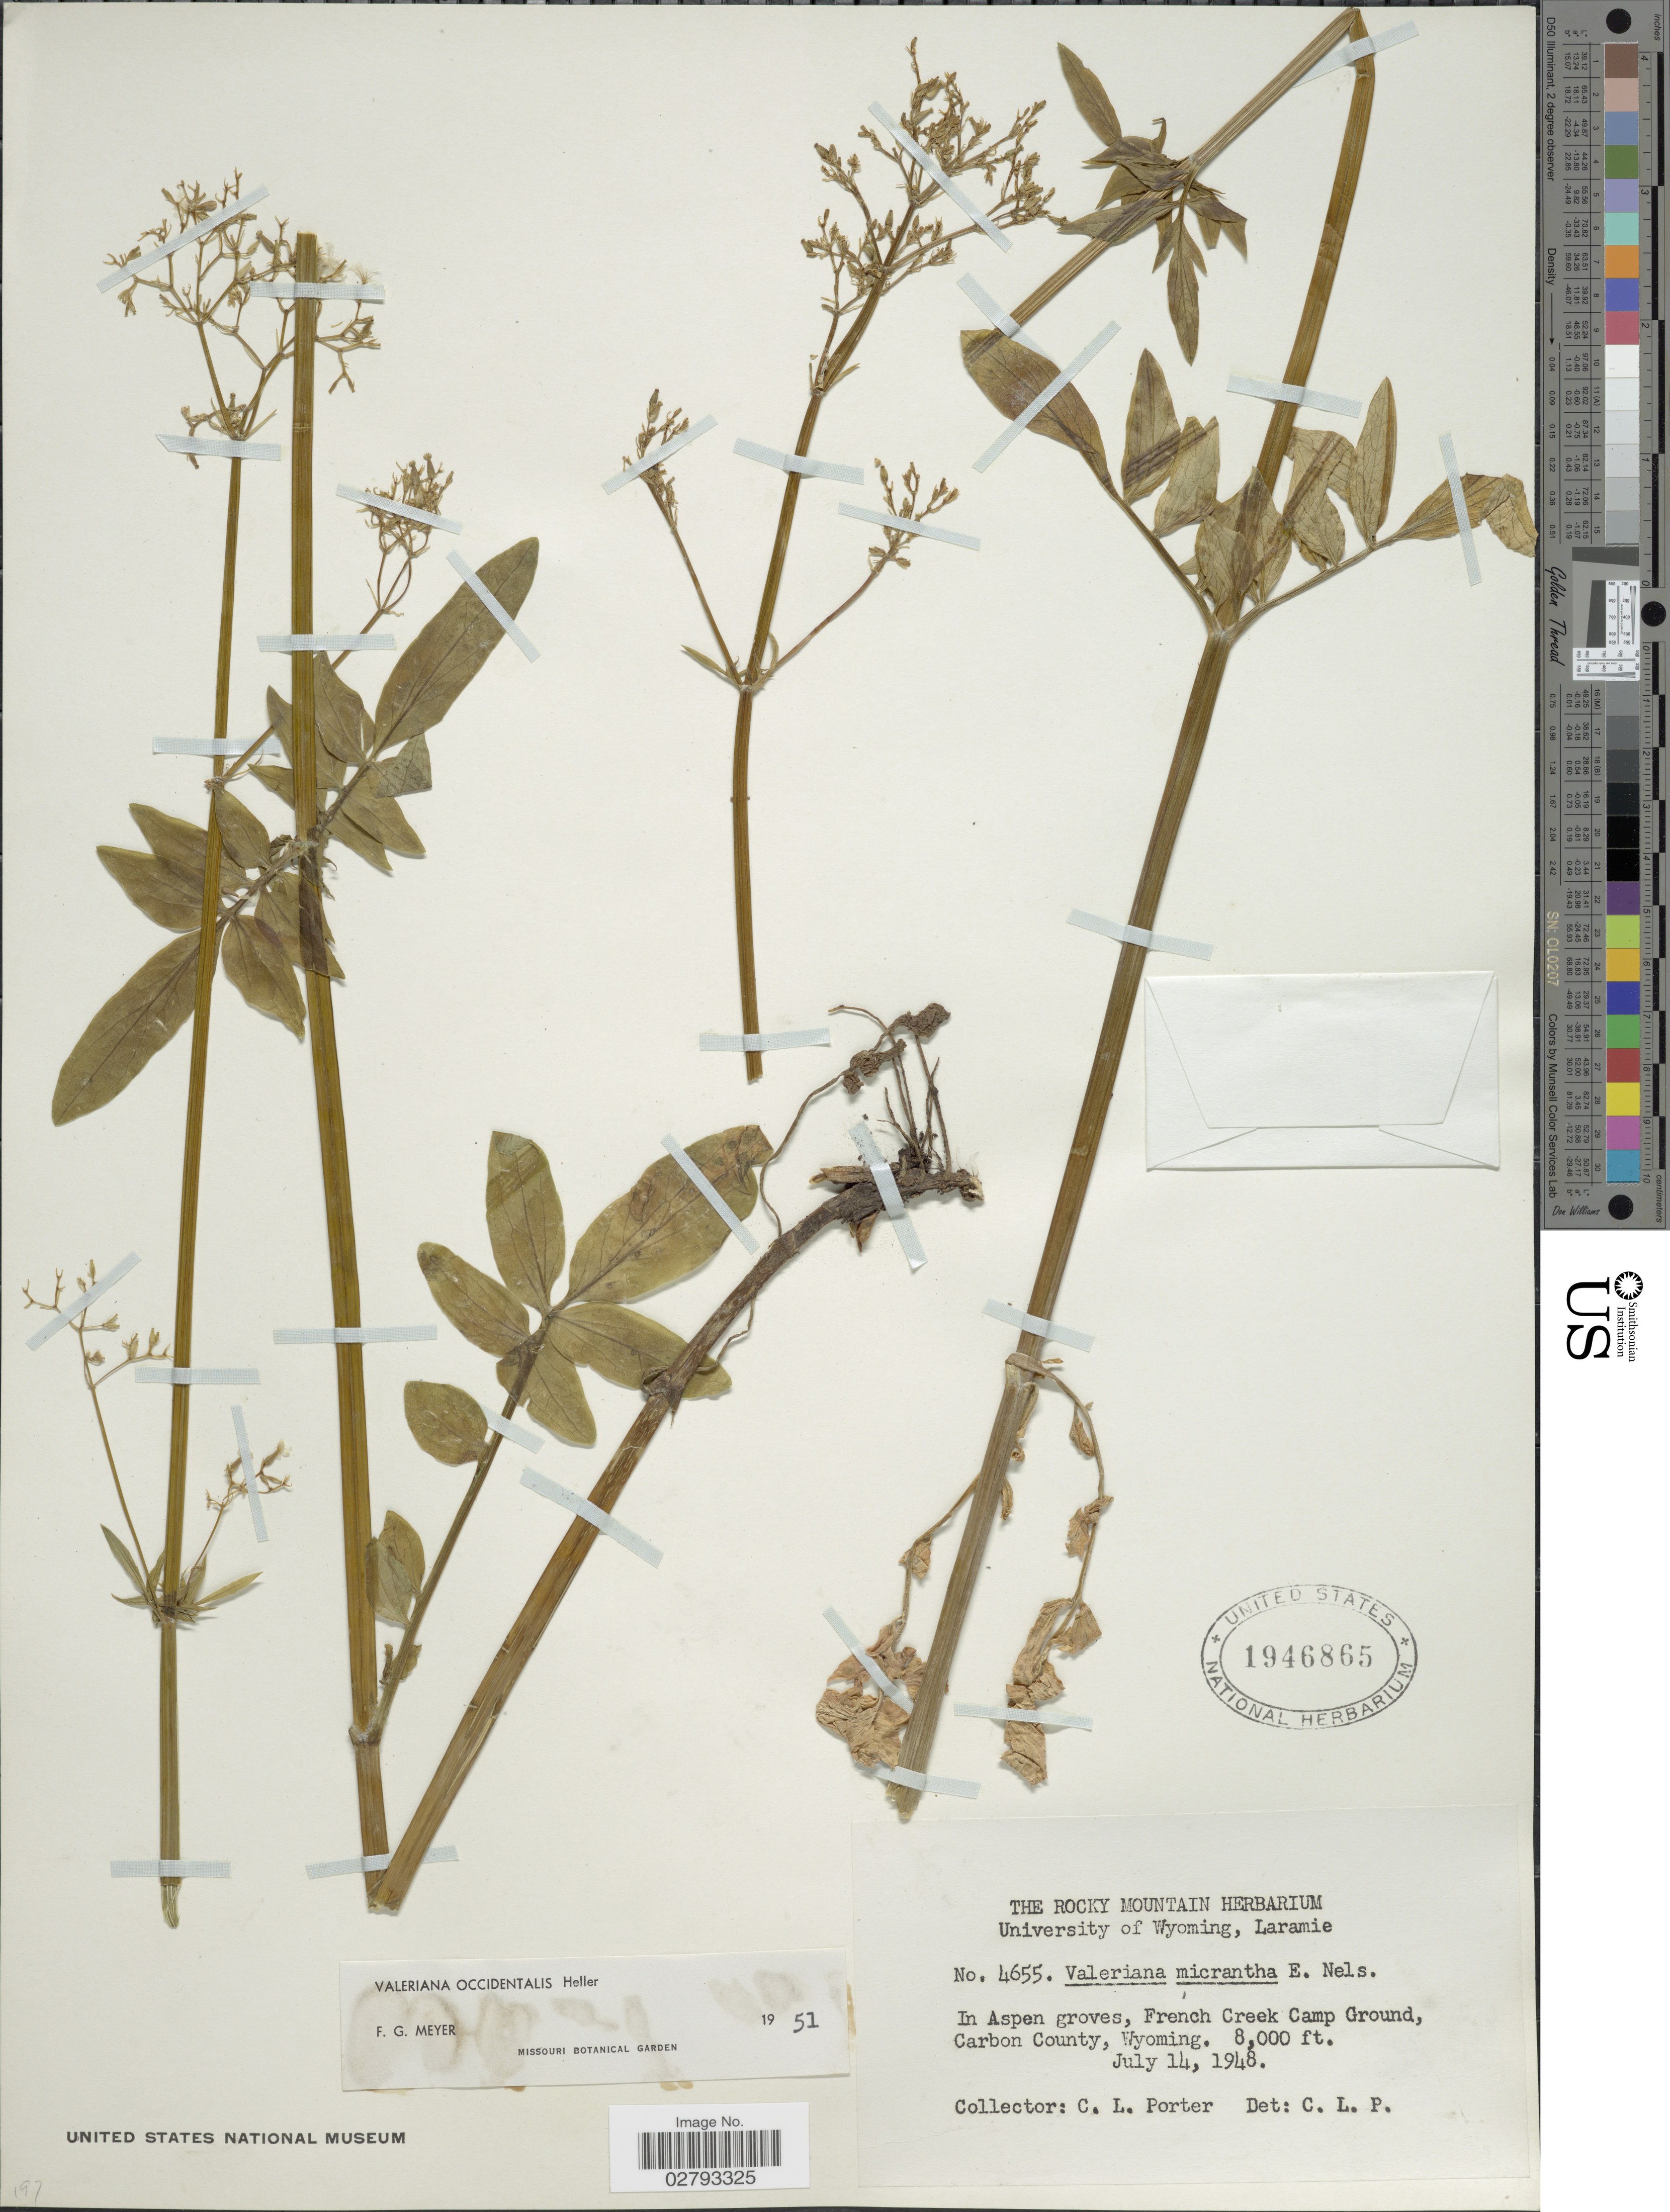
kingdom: Plantae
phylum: Tracheophyta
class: Magnoliopsida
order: Dipsacales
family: Caprifoliaceae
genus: Valeriana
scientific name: Valeriana occidentalis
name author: A. Heller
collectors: C. L. Porter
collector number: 4655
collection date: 1948-07-14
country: United States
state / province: Wyoming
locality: In Aspen groves, French Creek Camp Ground, Carbon County.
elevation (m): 2438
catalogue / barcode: US 1946865